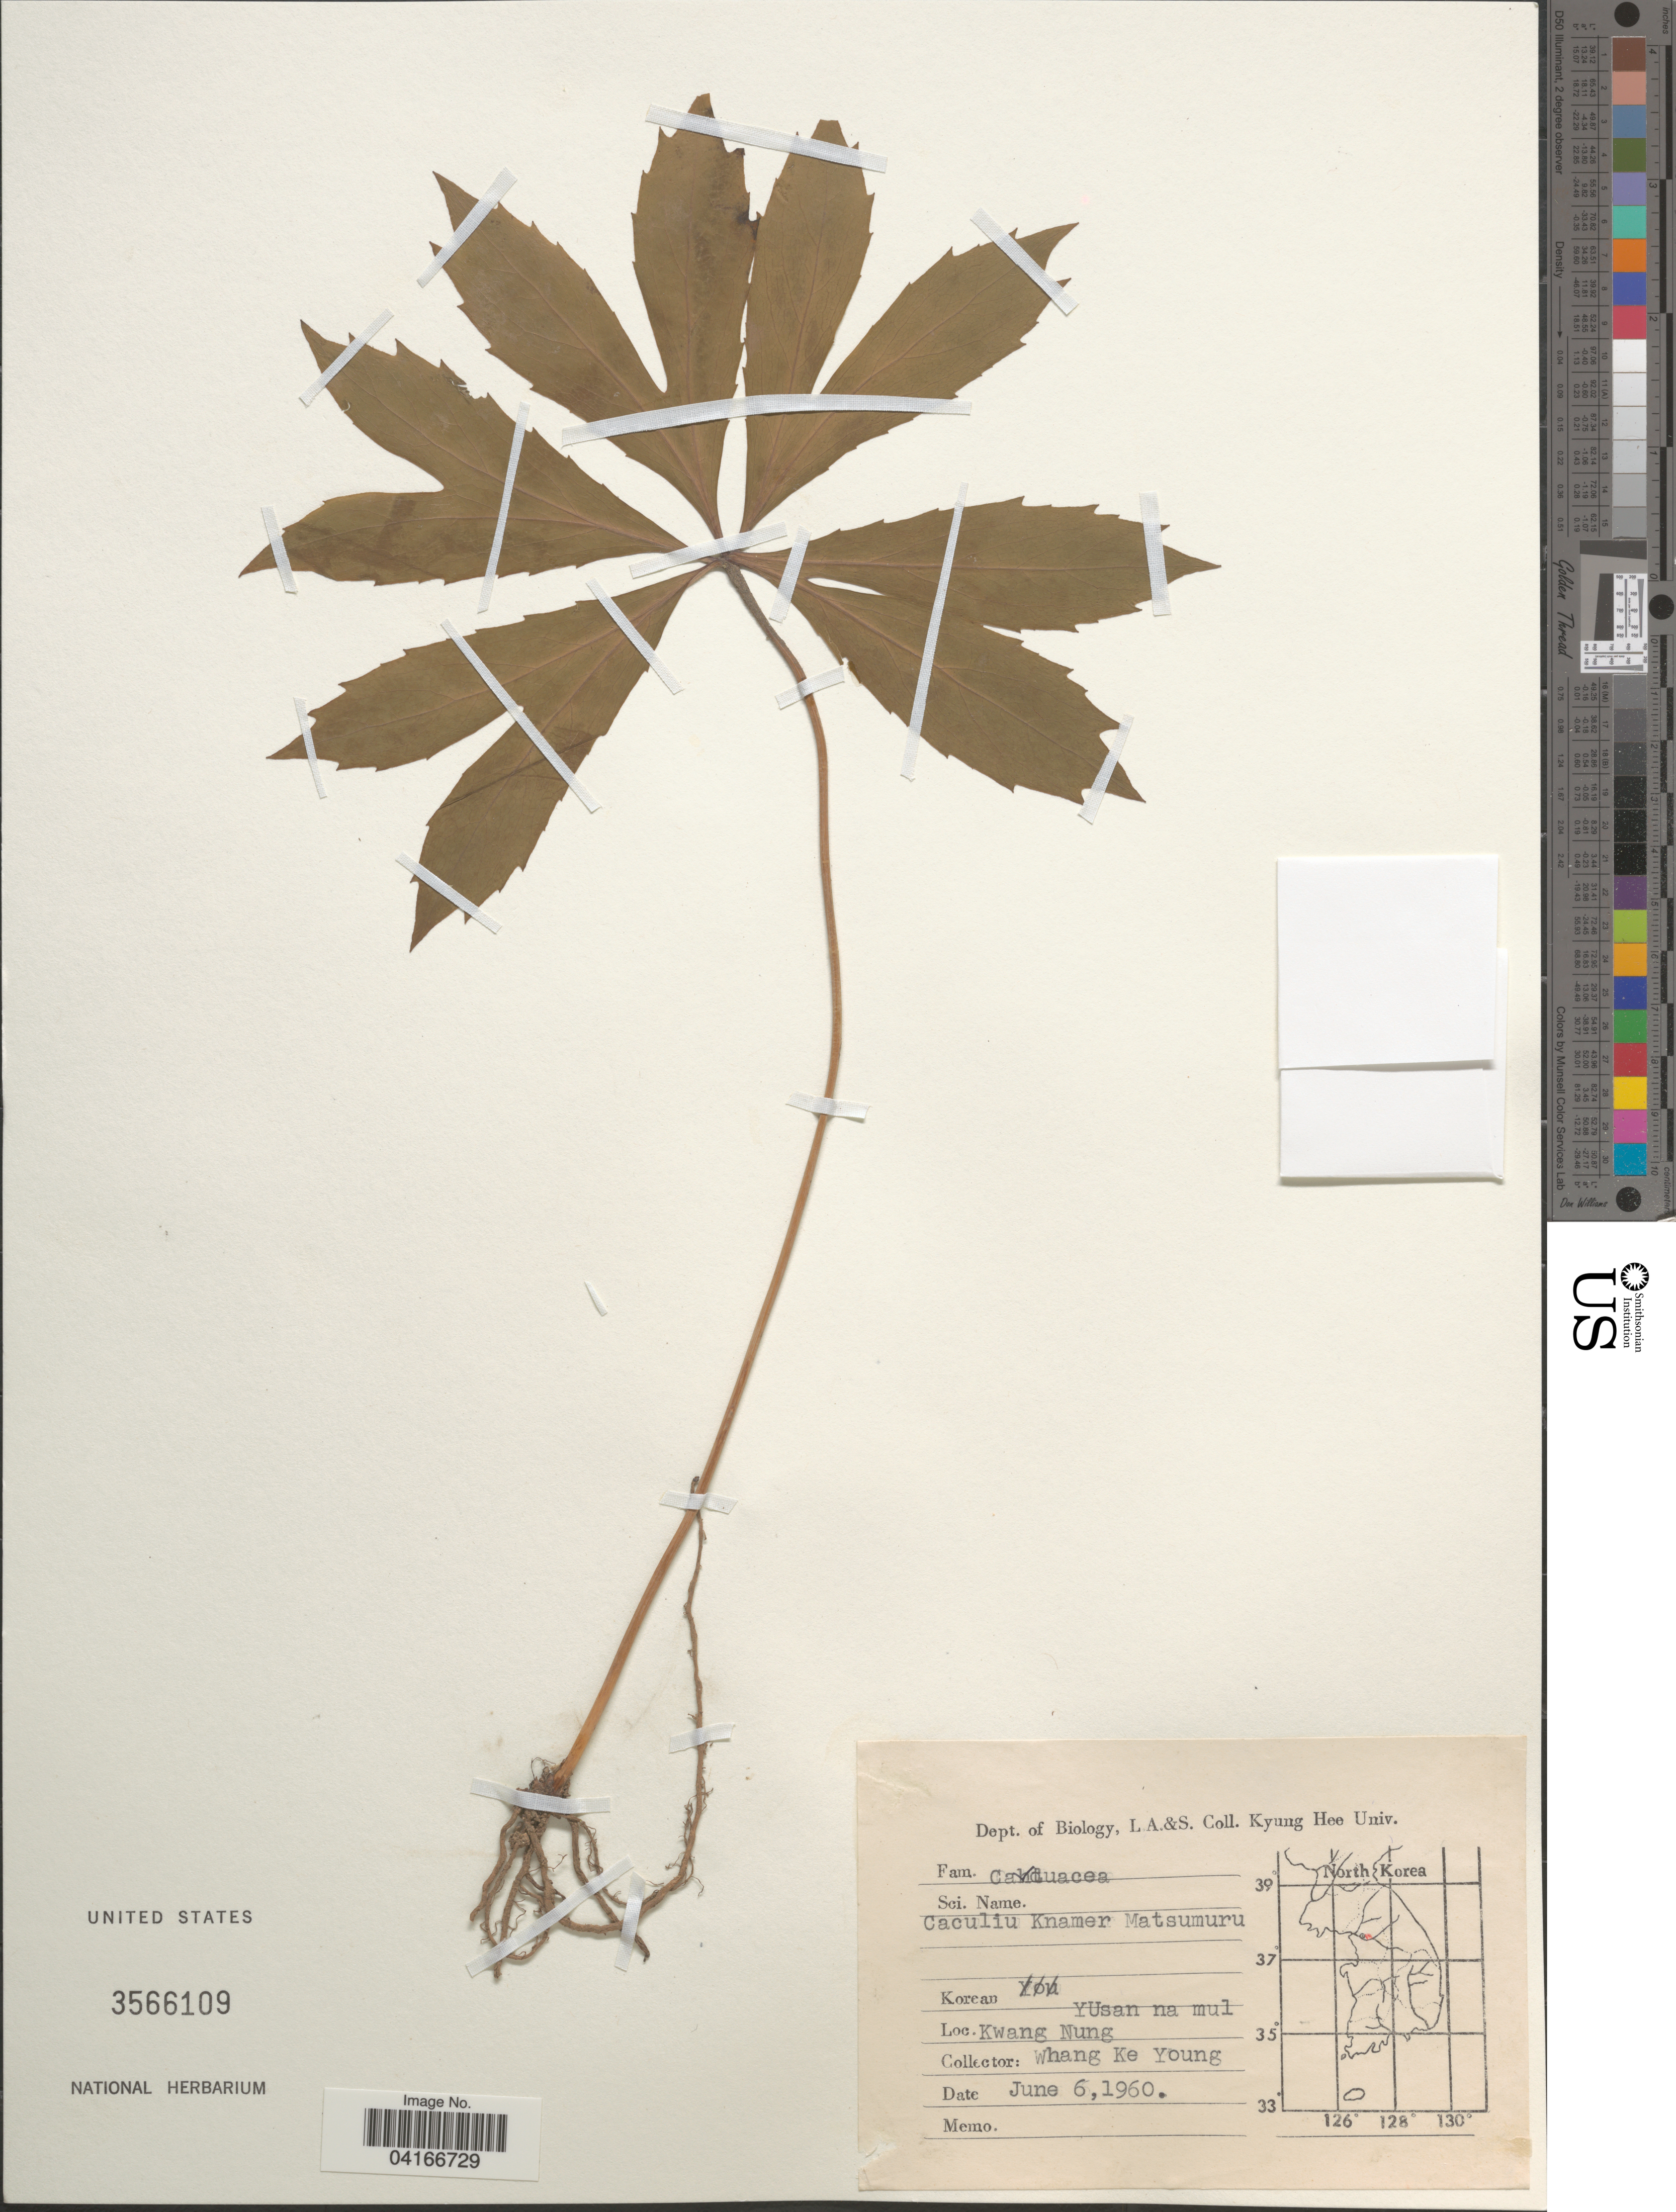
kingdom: Plantae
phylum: Tracheophyta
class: Magnoliopsida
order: Asterales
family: Asteraceae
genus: Cacalia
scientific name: Cacalia krameri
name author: (Franch. & Sav.) Matsum.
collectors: W. Youg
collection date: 1960-06-06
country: North Korea / South Korea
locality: Kwang Nung.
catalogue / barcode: US 3566109